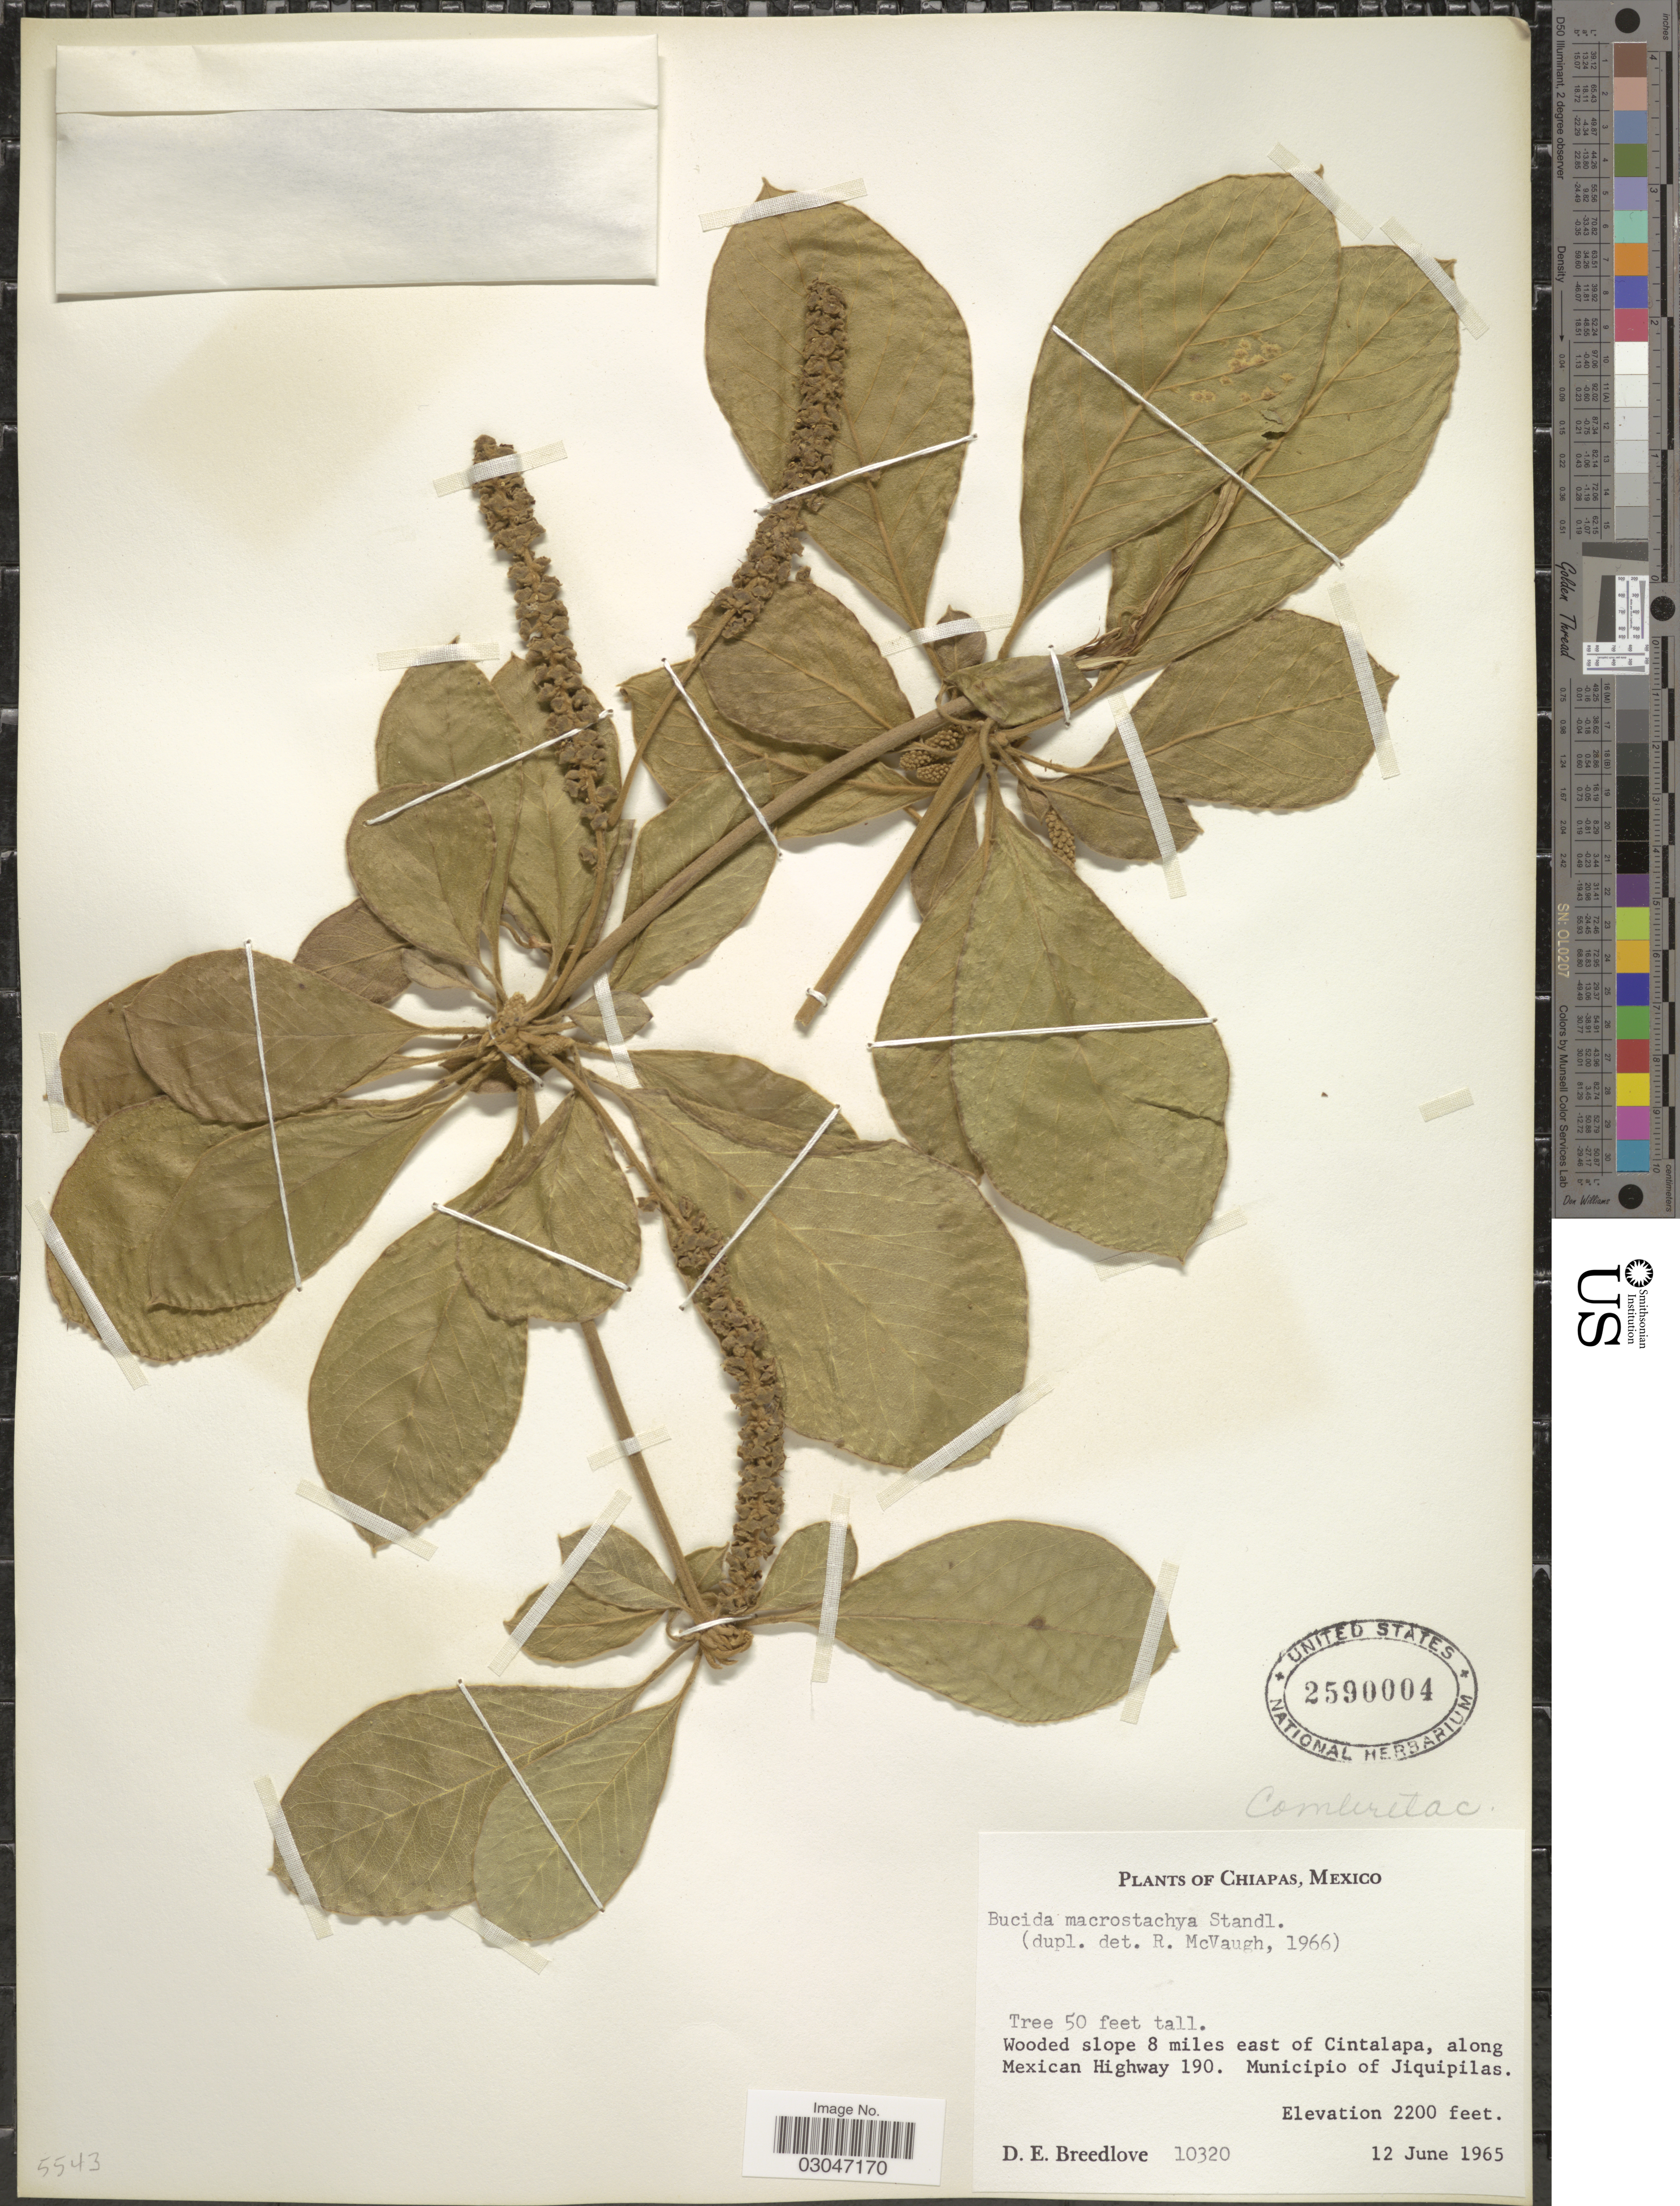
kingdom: Plantae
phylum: Tracheophyta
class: Magnoliopsida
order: Myrtales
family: Combretaceae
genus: Terminalia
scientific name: Terminalia macrostachya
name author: (Standl.) Alwan & Stace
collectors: D. E. Breedlove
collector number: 10320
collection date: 1965-06-12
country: Mexico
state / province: Chiapas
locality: Wooded slope 8 miles east of Cintalapa, along Mexican Highway 190, Municipio of Jiquipilas.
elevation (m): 671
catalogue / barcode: US 2590004